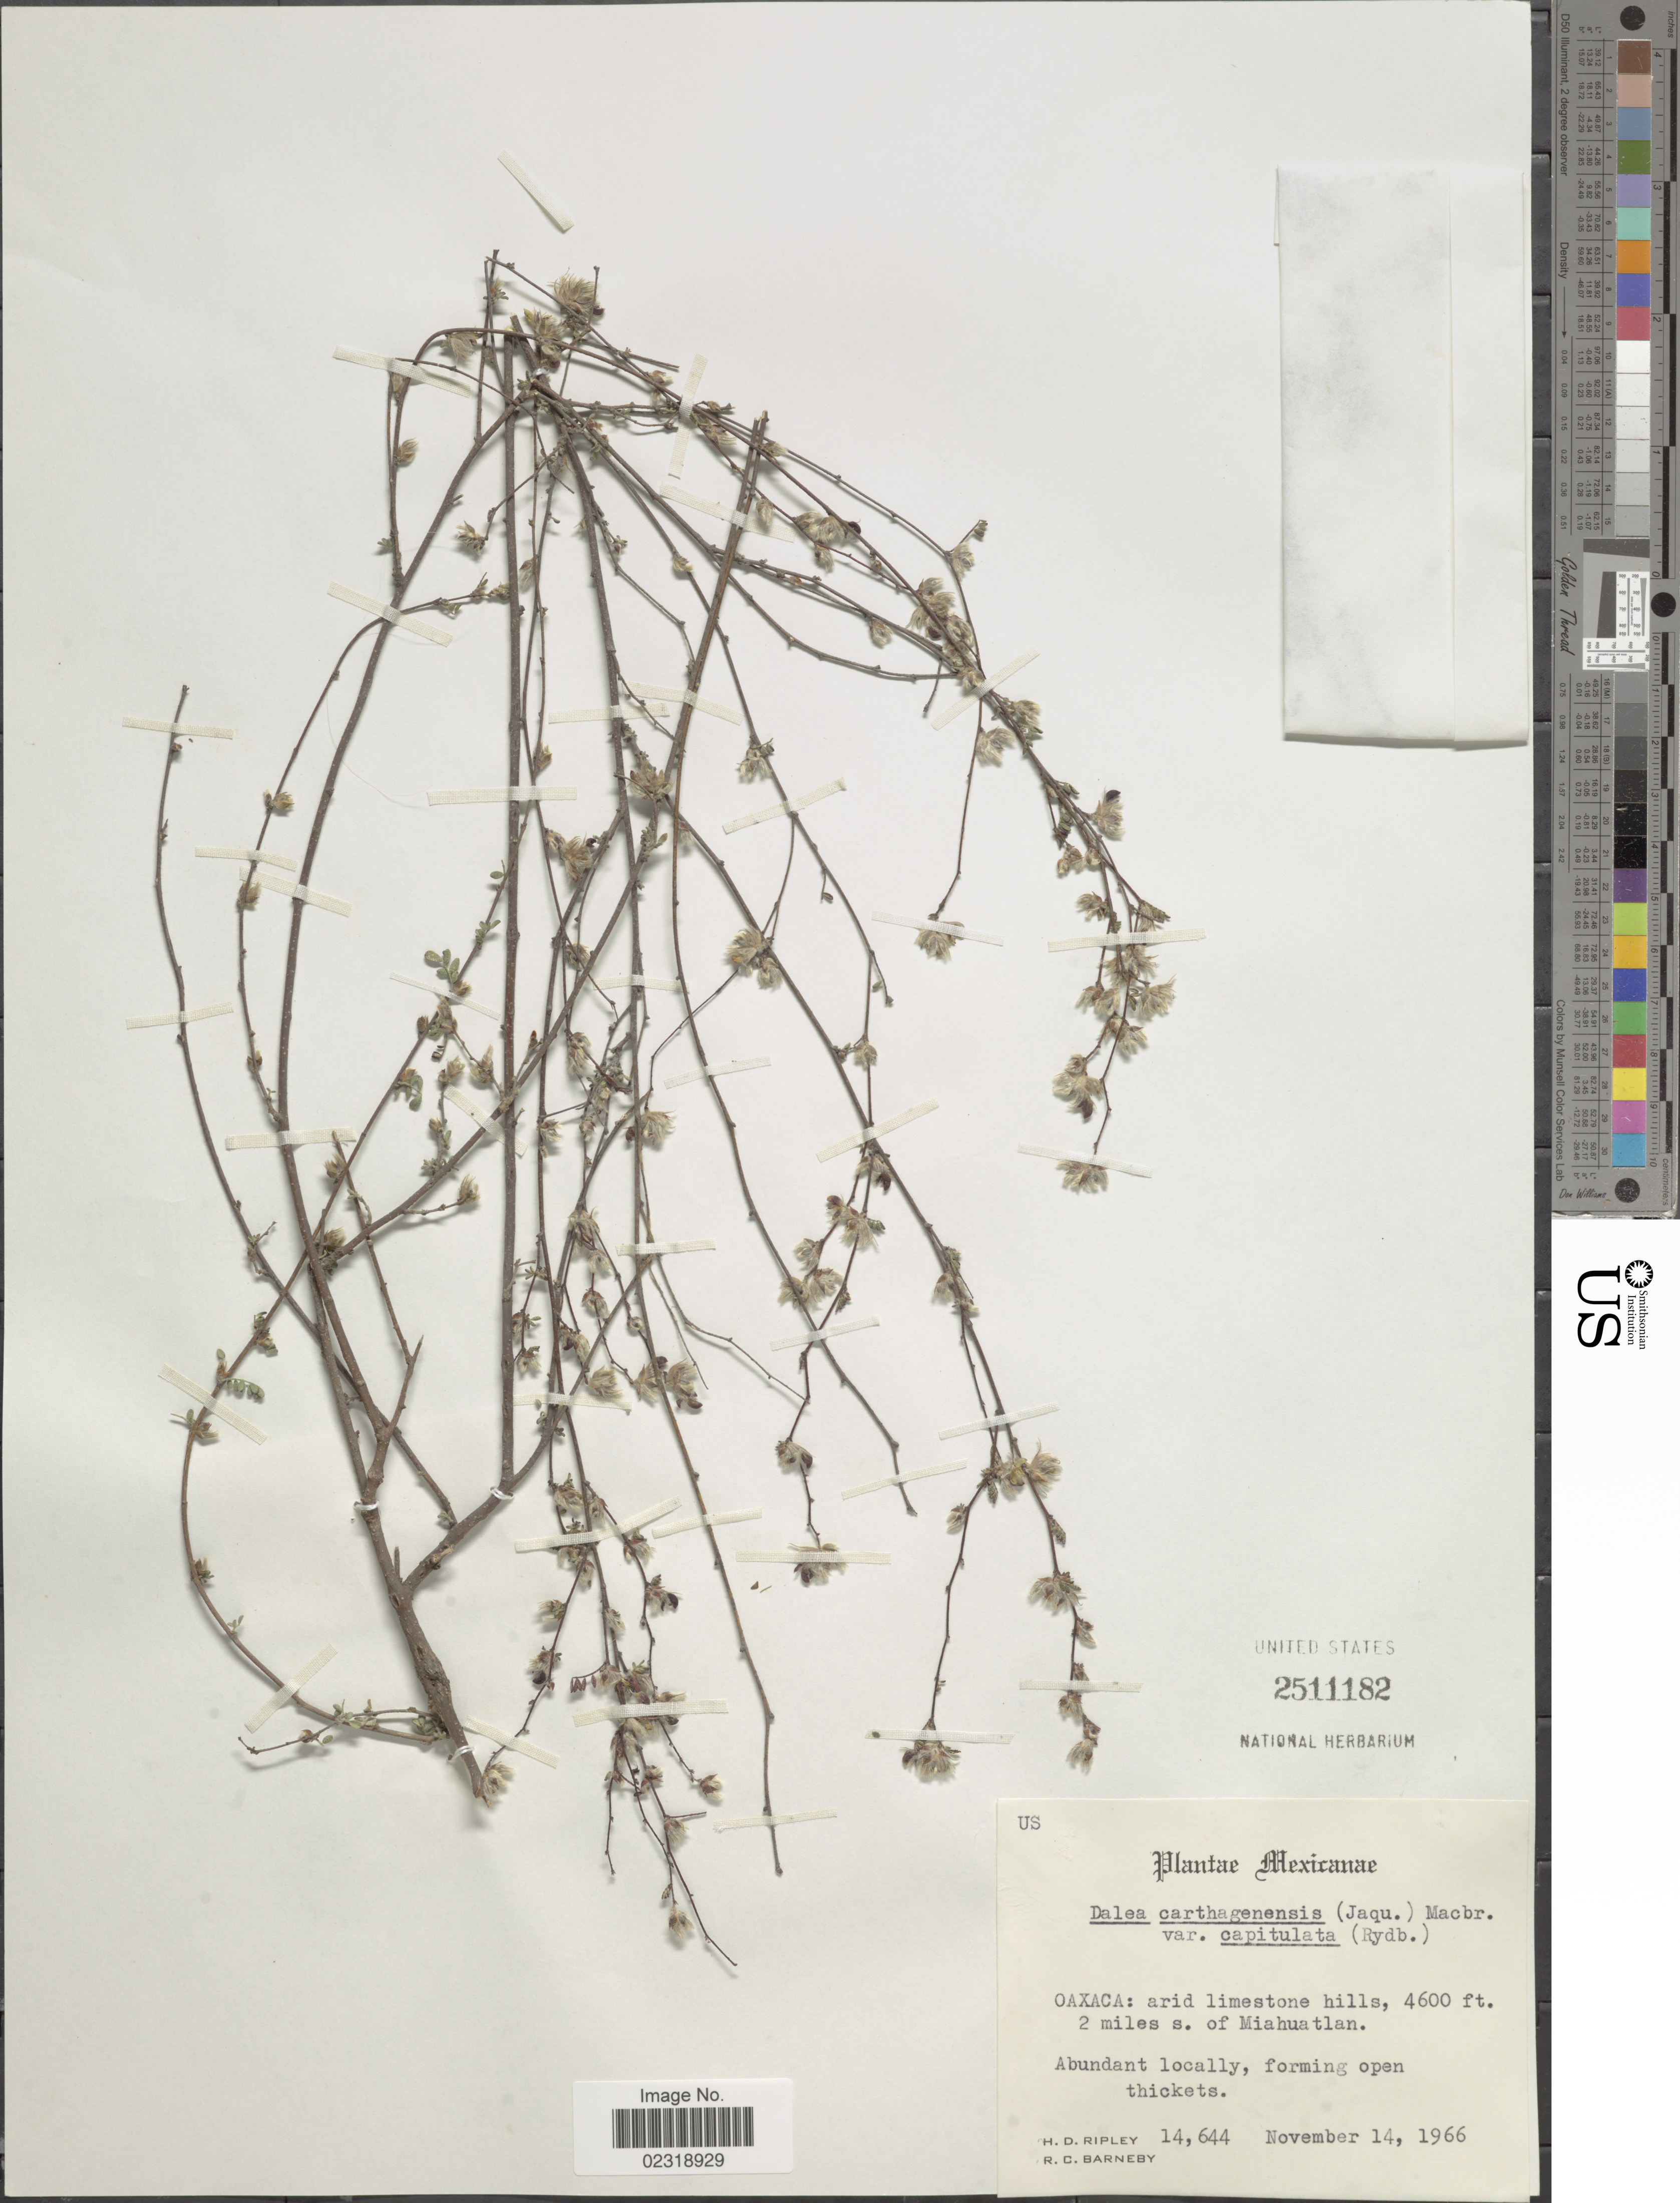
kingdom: Plantae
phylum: Tracheophyta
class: Magnoliopsida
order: Fabales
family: Fabaceae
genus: Dalea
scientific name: Dalea carthagenensis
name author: (Jacq.) J.F. Macbr.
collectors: H. Ripley & R. C. Barneby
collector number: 14644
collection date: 1966-11-14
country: Mexico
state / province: Oaxaca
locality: Arid limestone hills, 2 miles s. of Miahuatlan.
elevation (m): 1402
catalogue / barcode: US 2511182